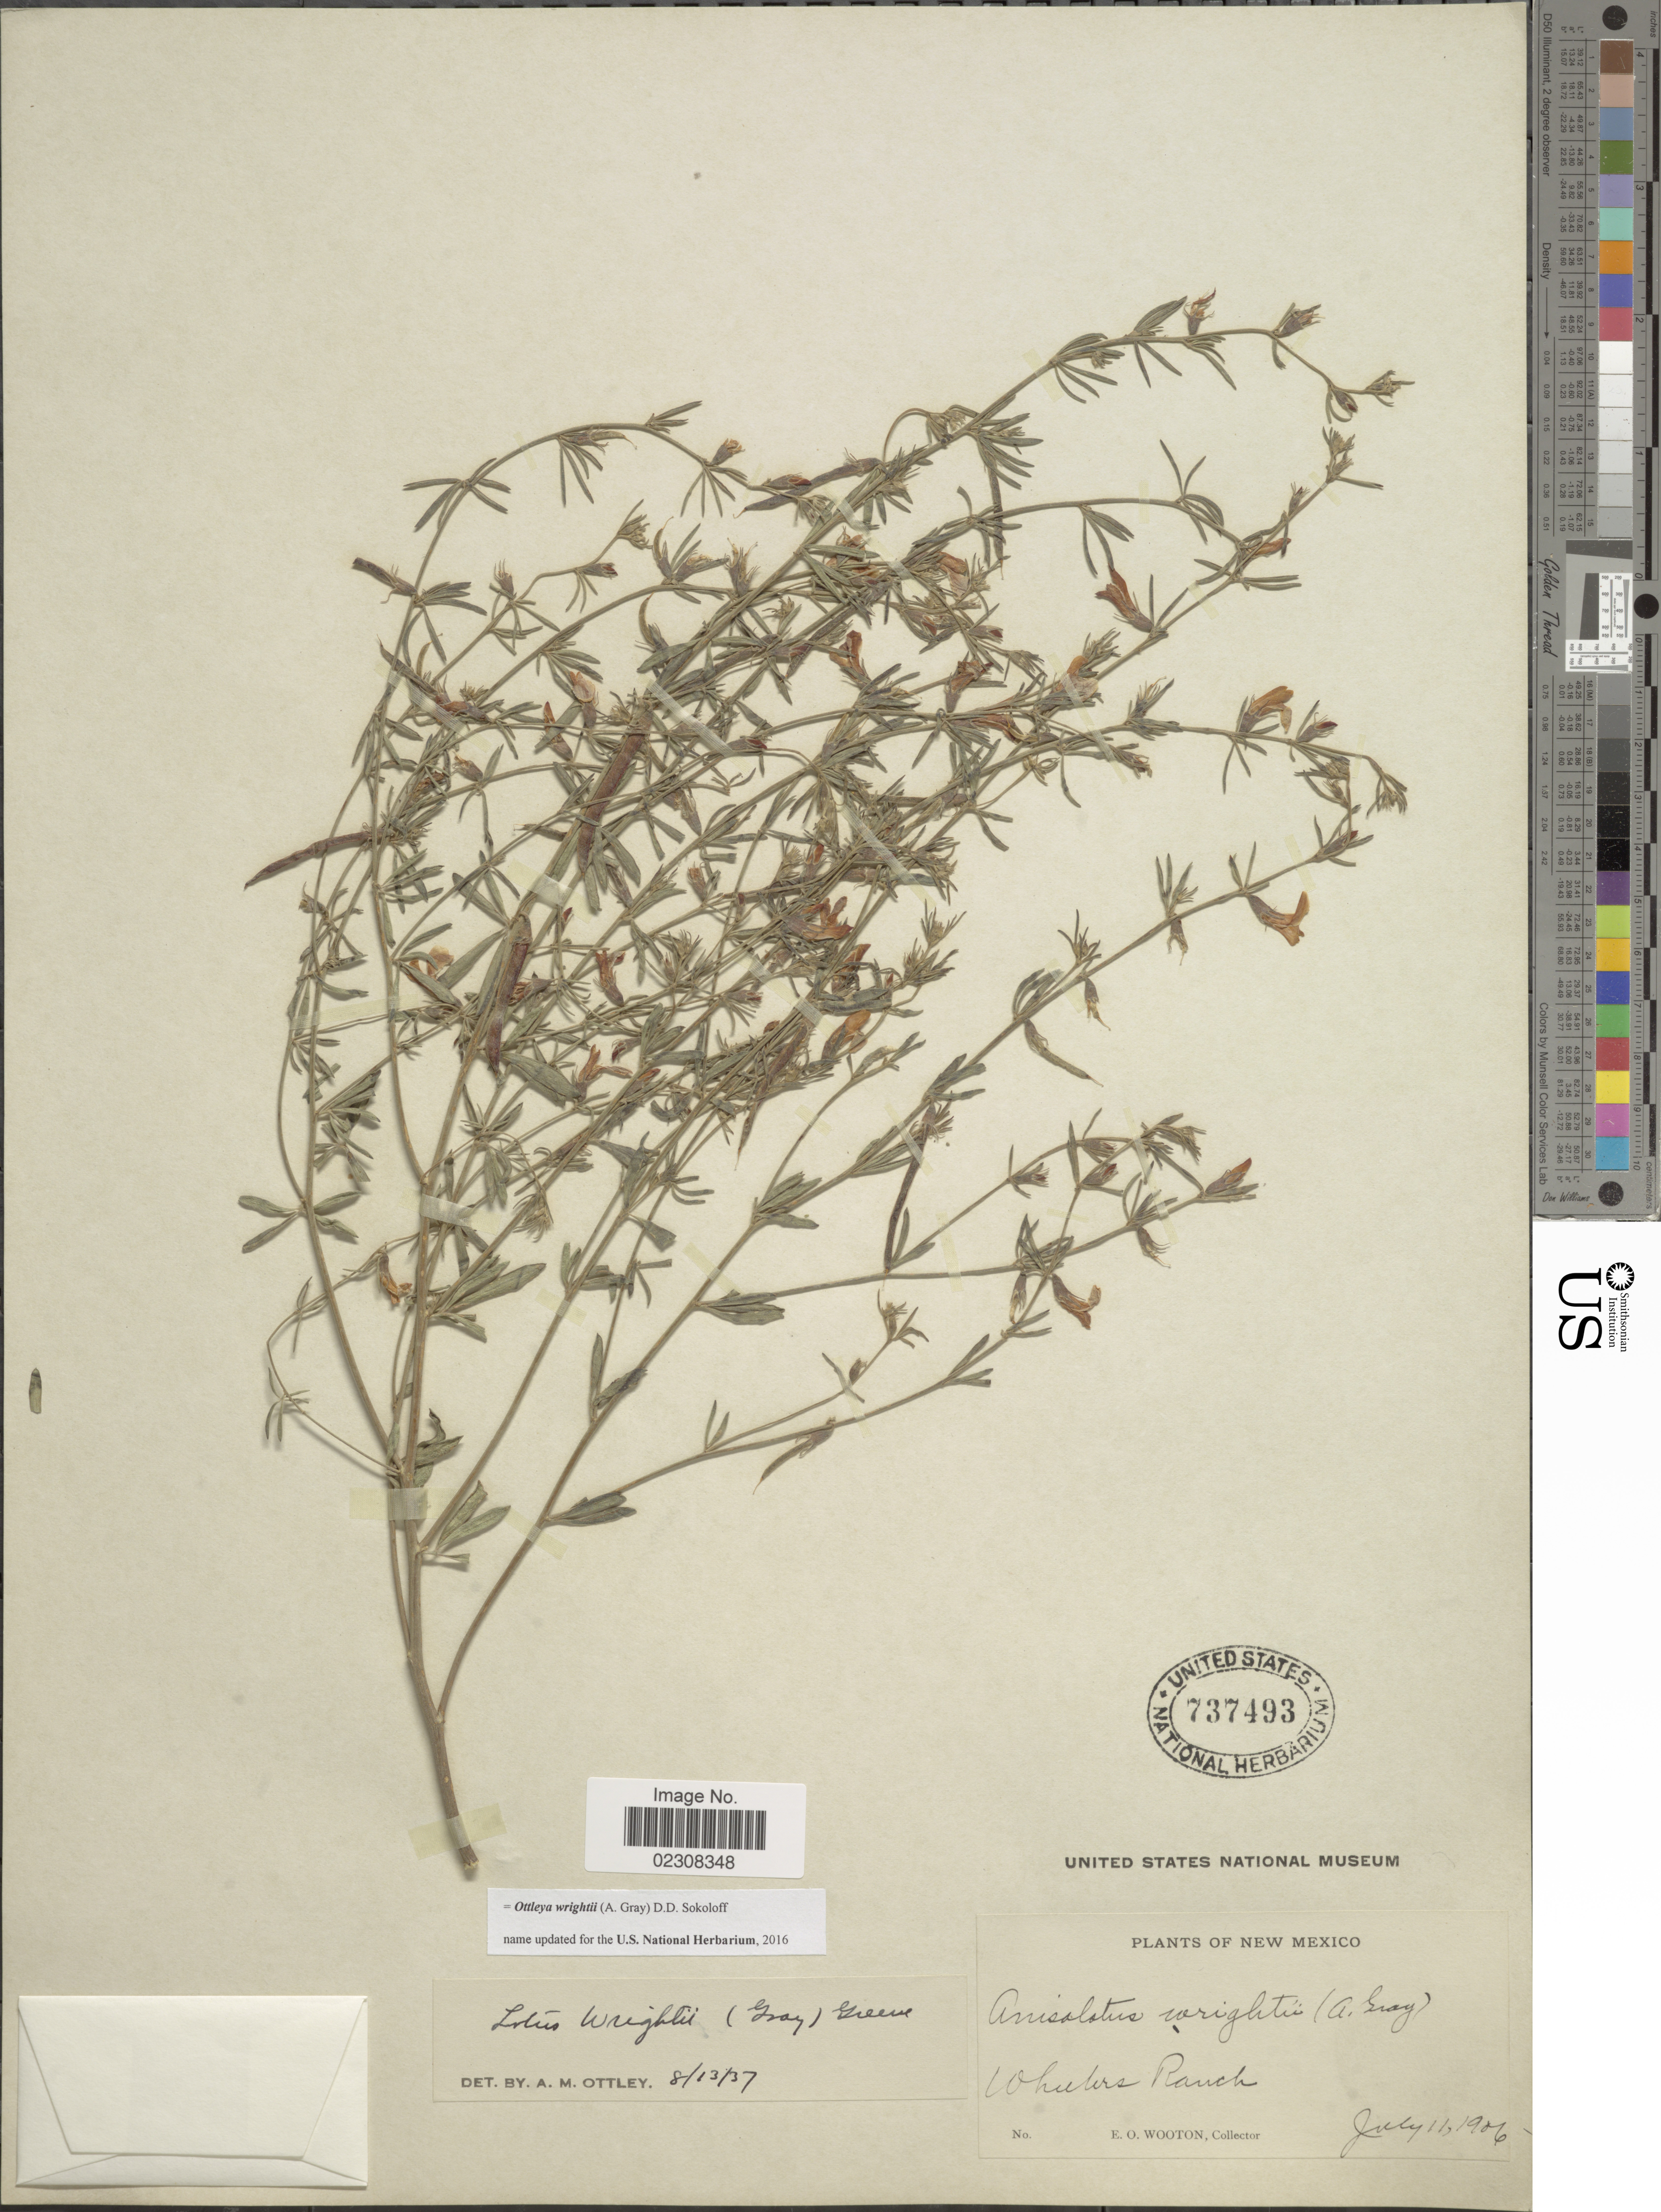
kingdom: Plantae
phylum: Tracheophyta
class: Magnoliopsida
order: Fabales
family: Fabaceae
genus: Ottleya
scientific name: Ottleya wrightii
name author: (A. Gray) D.D. Sokoloff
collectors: E. O. Wooton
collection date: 1906-07-11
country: United States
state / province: New Mexico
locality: Wheelers Ranch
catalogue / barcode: US 737493